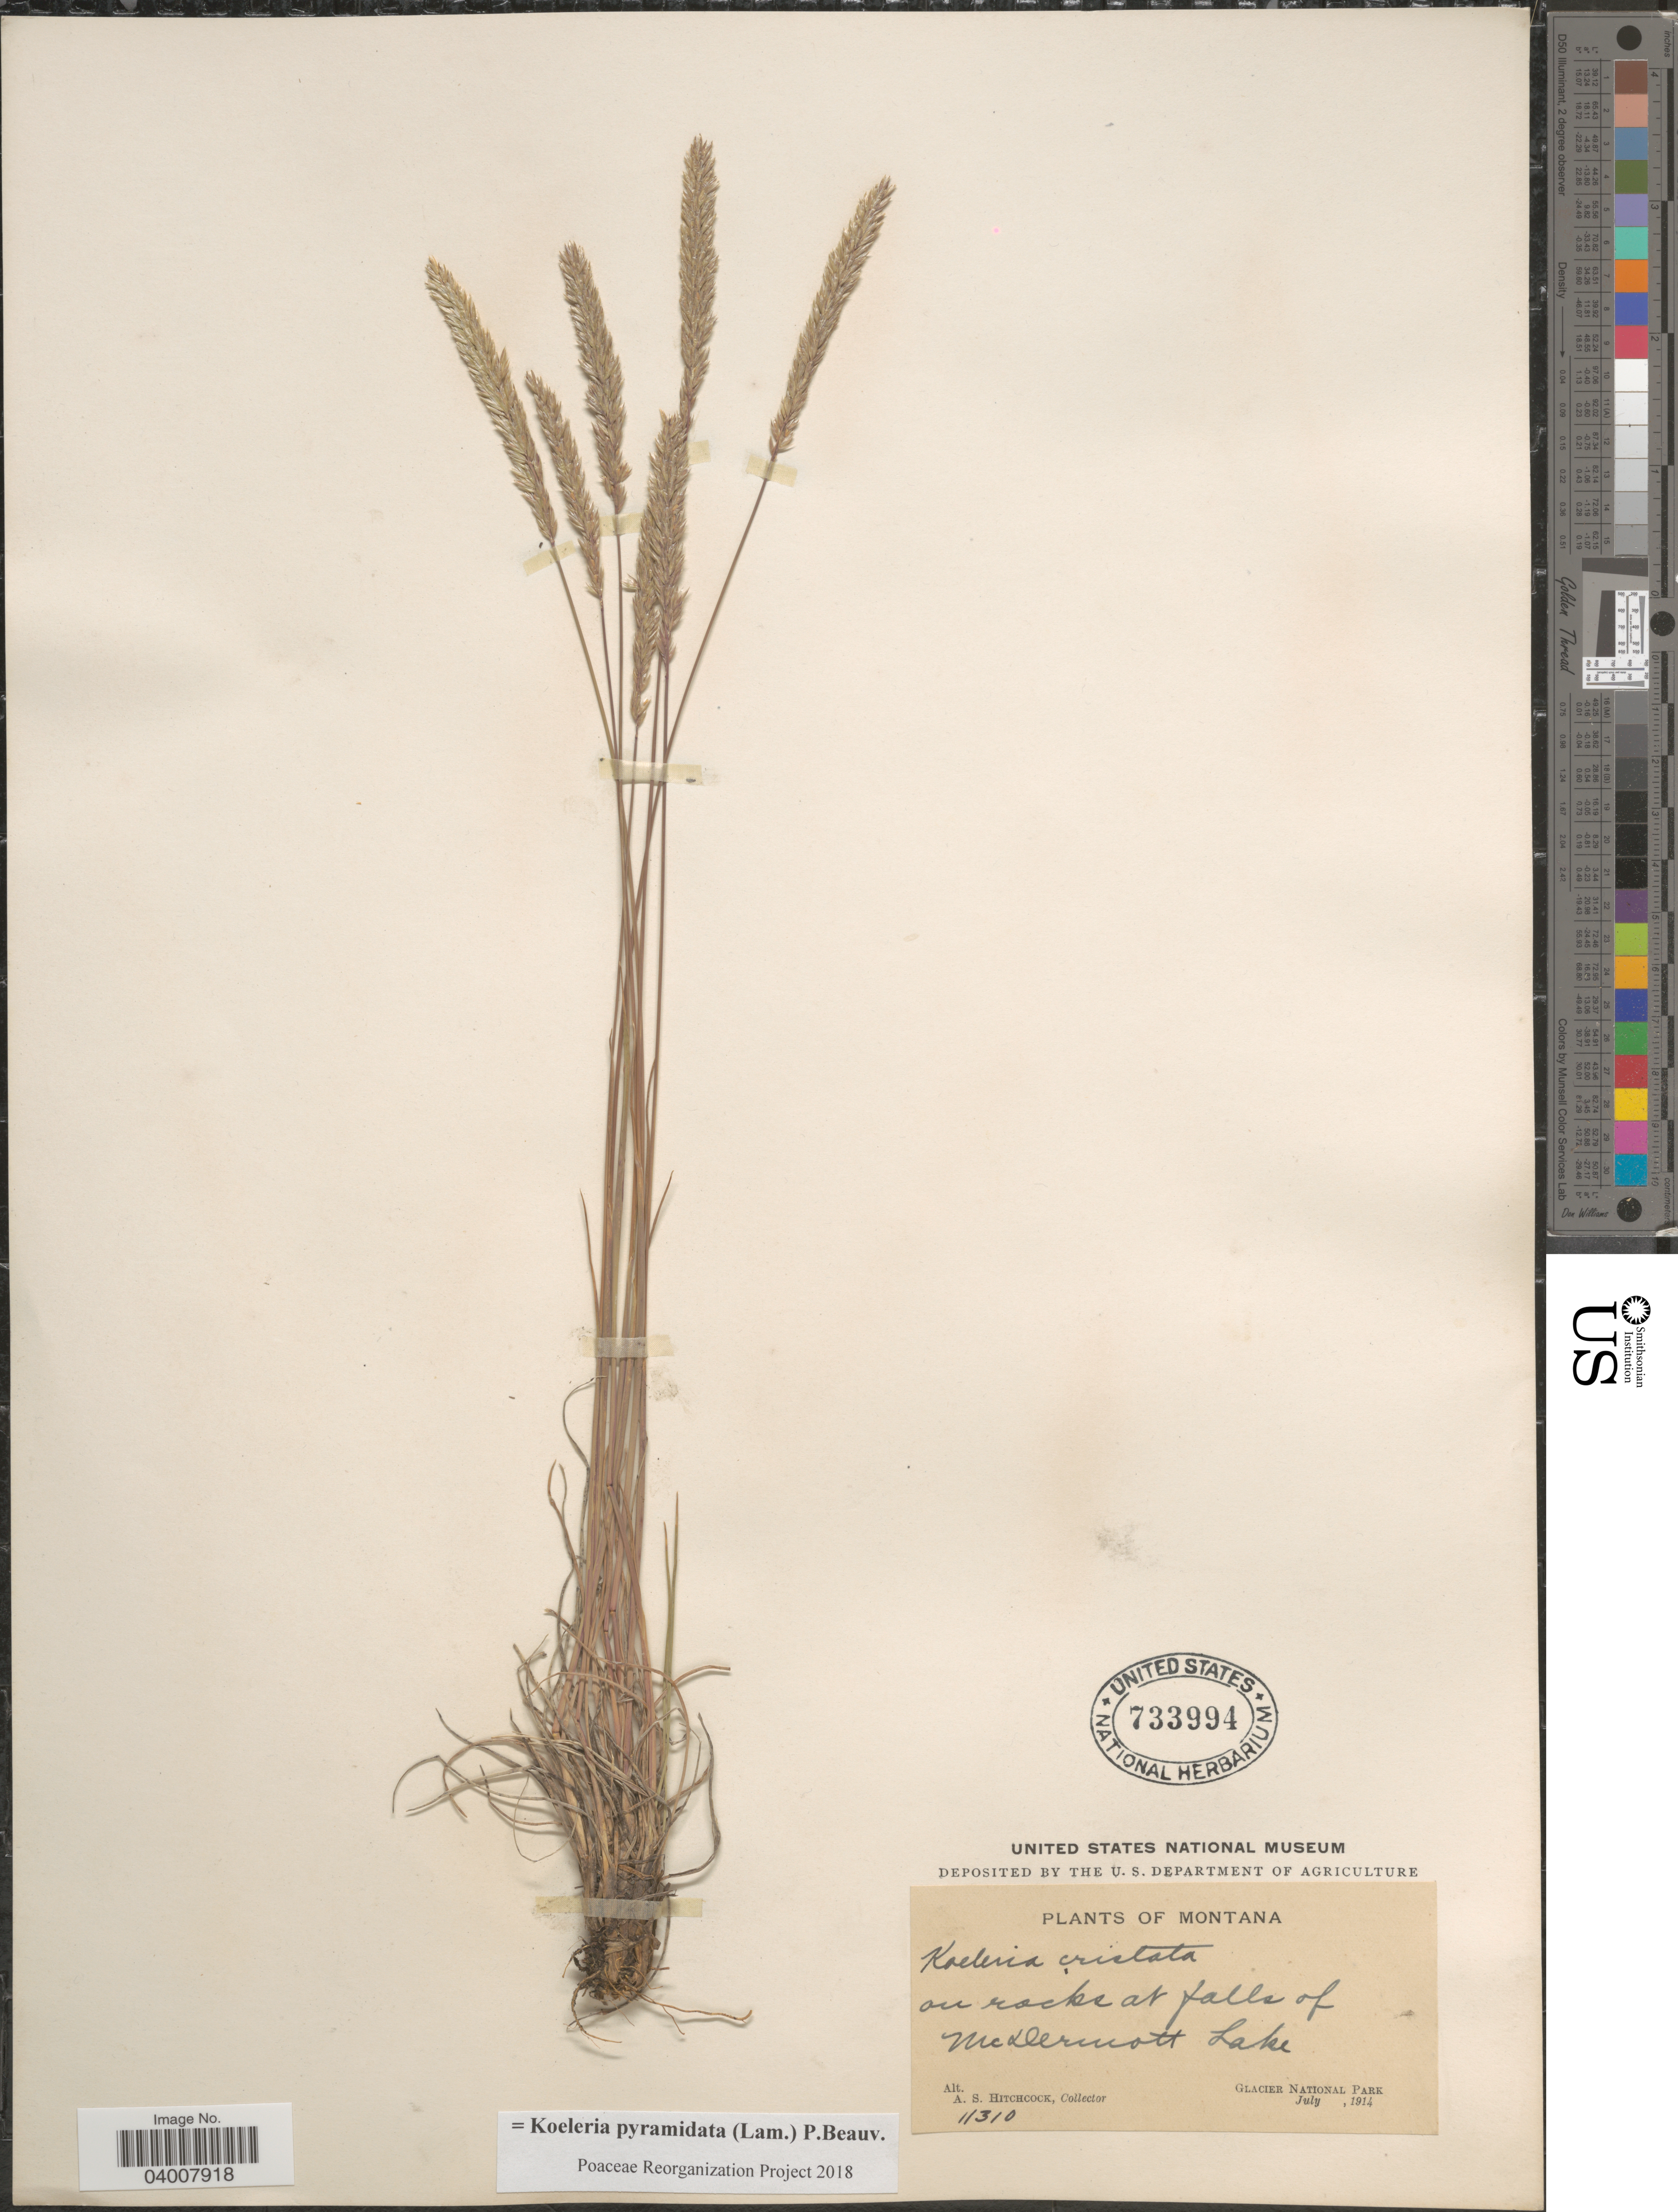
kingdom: Plantae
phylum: Tracheophyta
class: Liliopsida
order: Poales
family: Poaceae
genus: Koeleria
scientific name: Koeleria pyramidata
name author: (Lam.) P. Beauv.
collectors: A. S. Hitchcock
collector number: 11310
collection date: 1914-07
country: United States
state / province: Montana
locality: On rocks at falls of McDermott Lake. Glacier National Park.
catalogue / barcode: US 733994